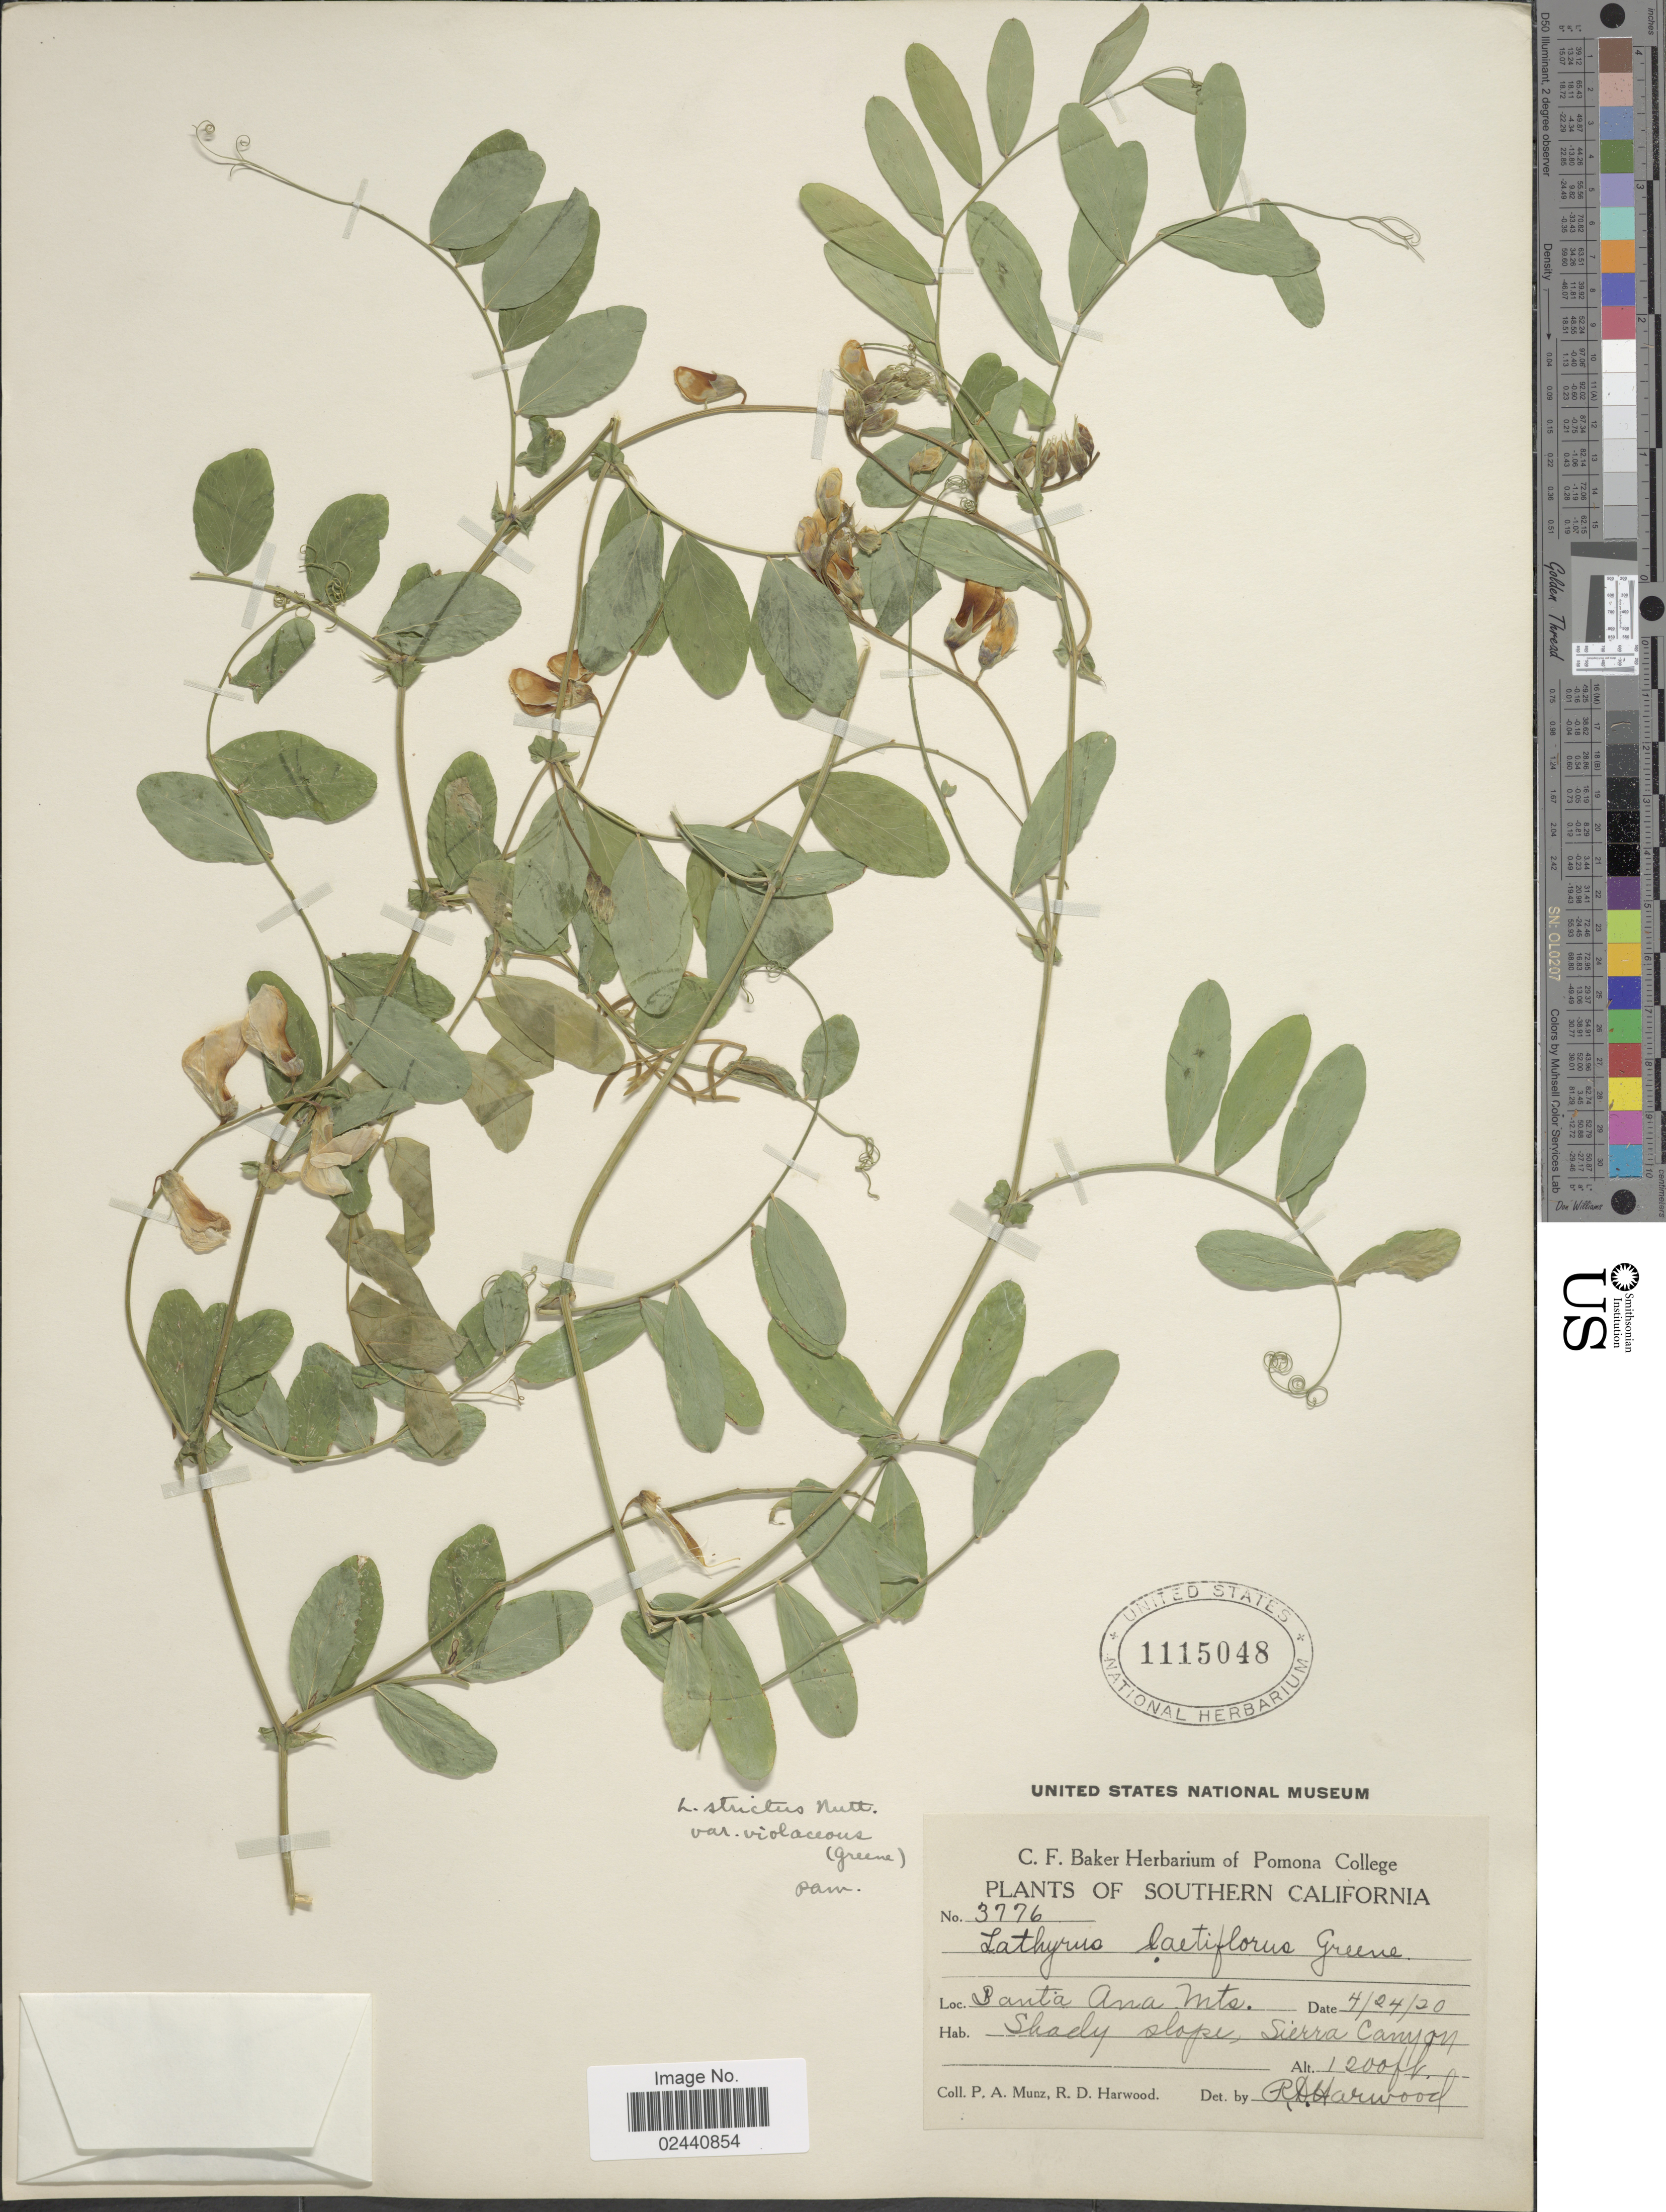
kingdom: Plantae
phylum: Tracheophyta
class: Magnoliopsida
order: Fabales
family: Fabaceae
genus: Lathyrus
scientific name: Lathyrus laetiflorus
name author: Greene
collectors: P. A. Munz & R. Harwood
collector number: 3776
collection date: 1920-04-24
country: United States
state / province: California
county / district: Los Angeles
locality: Southern California, Santa Ana Mts., Sierra Canyon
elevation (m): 366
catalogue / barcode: US 1115048